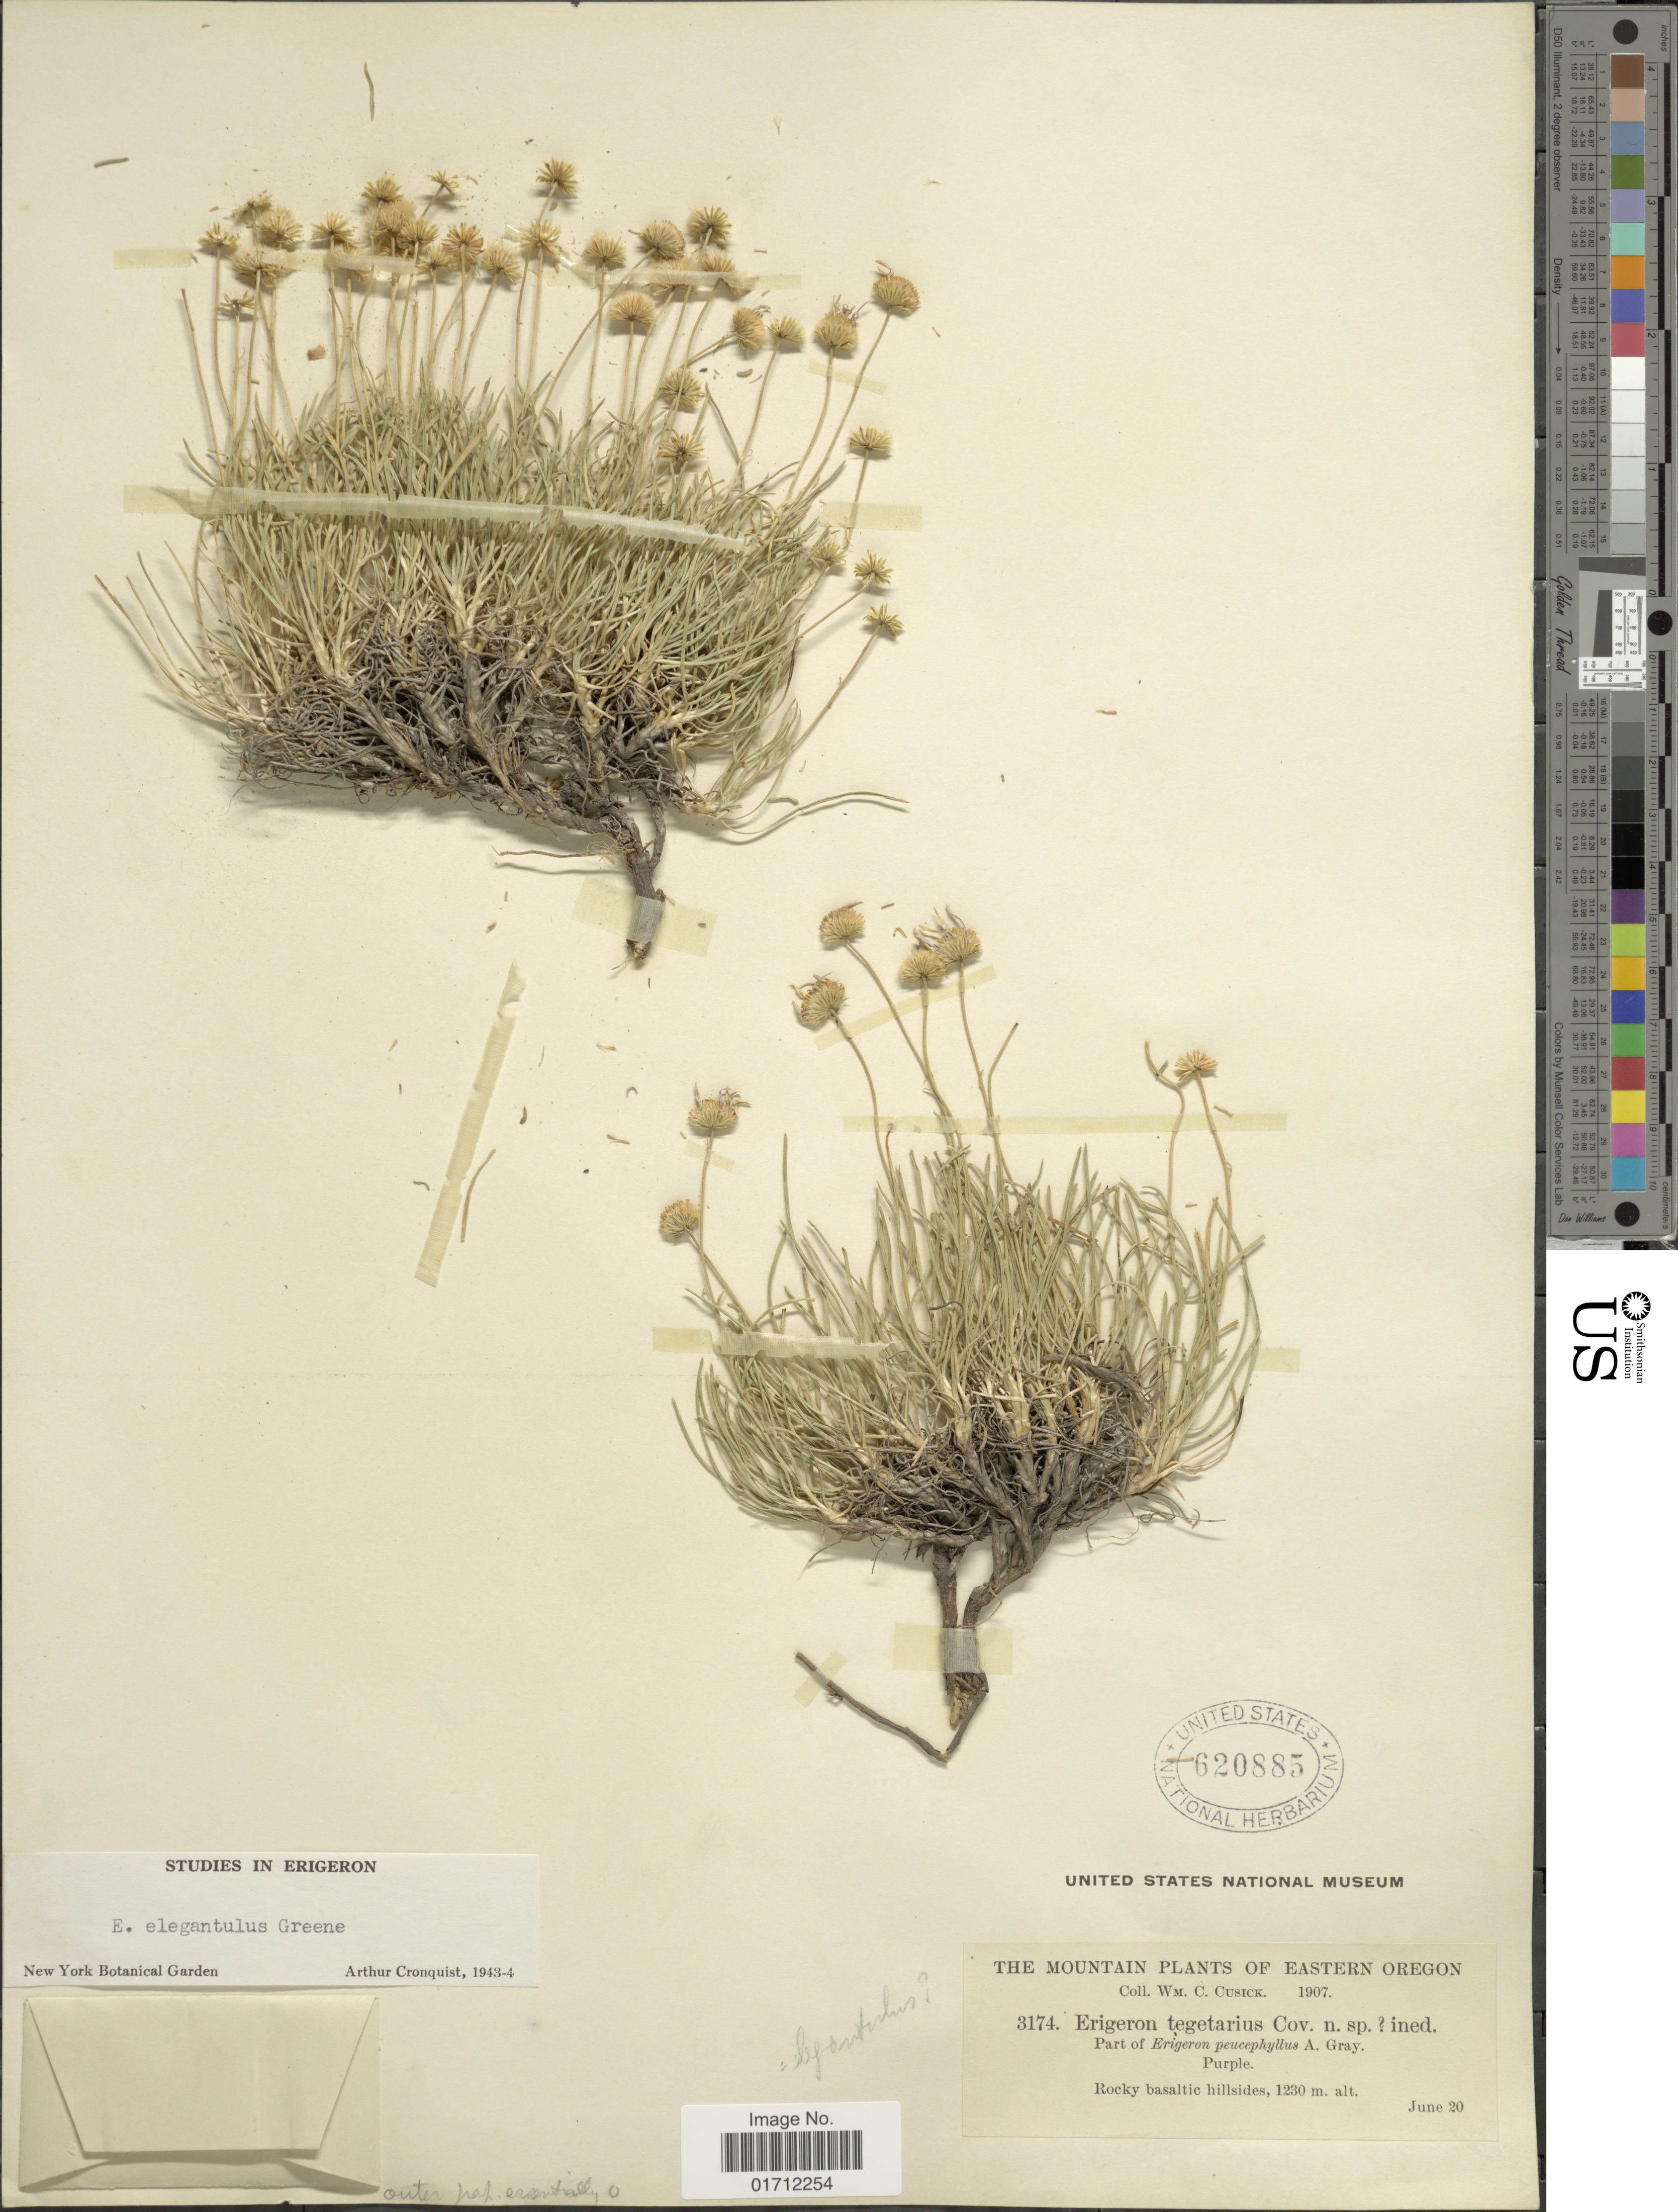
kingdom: Plantae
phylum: Tracheophyta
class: Magnoliopsida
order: Asterales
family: Asteraceae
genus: Erigeron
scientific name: Erigeron elegantulus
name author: Greene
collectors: W. C. Cusick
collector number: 3174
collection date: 1907-06-20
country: United States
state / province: Oregon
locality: Easterhn Oregon. Rocky basaltic hillsides.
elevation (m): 1230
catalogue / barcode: US 620885